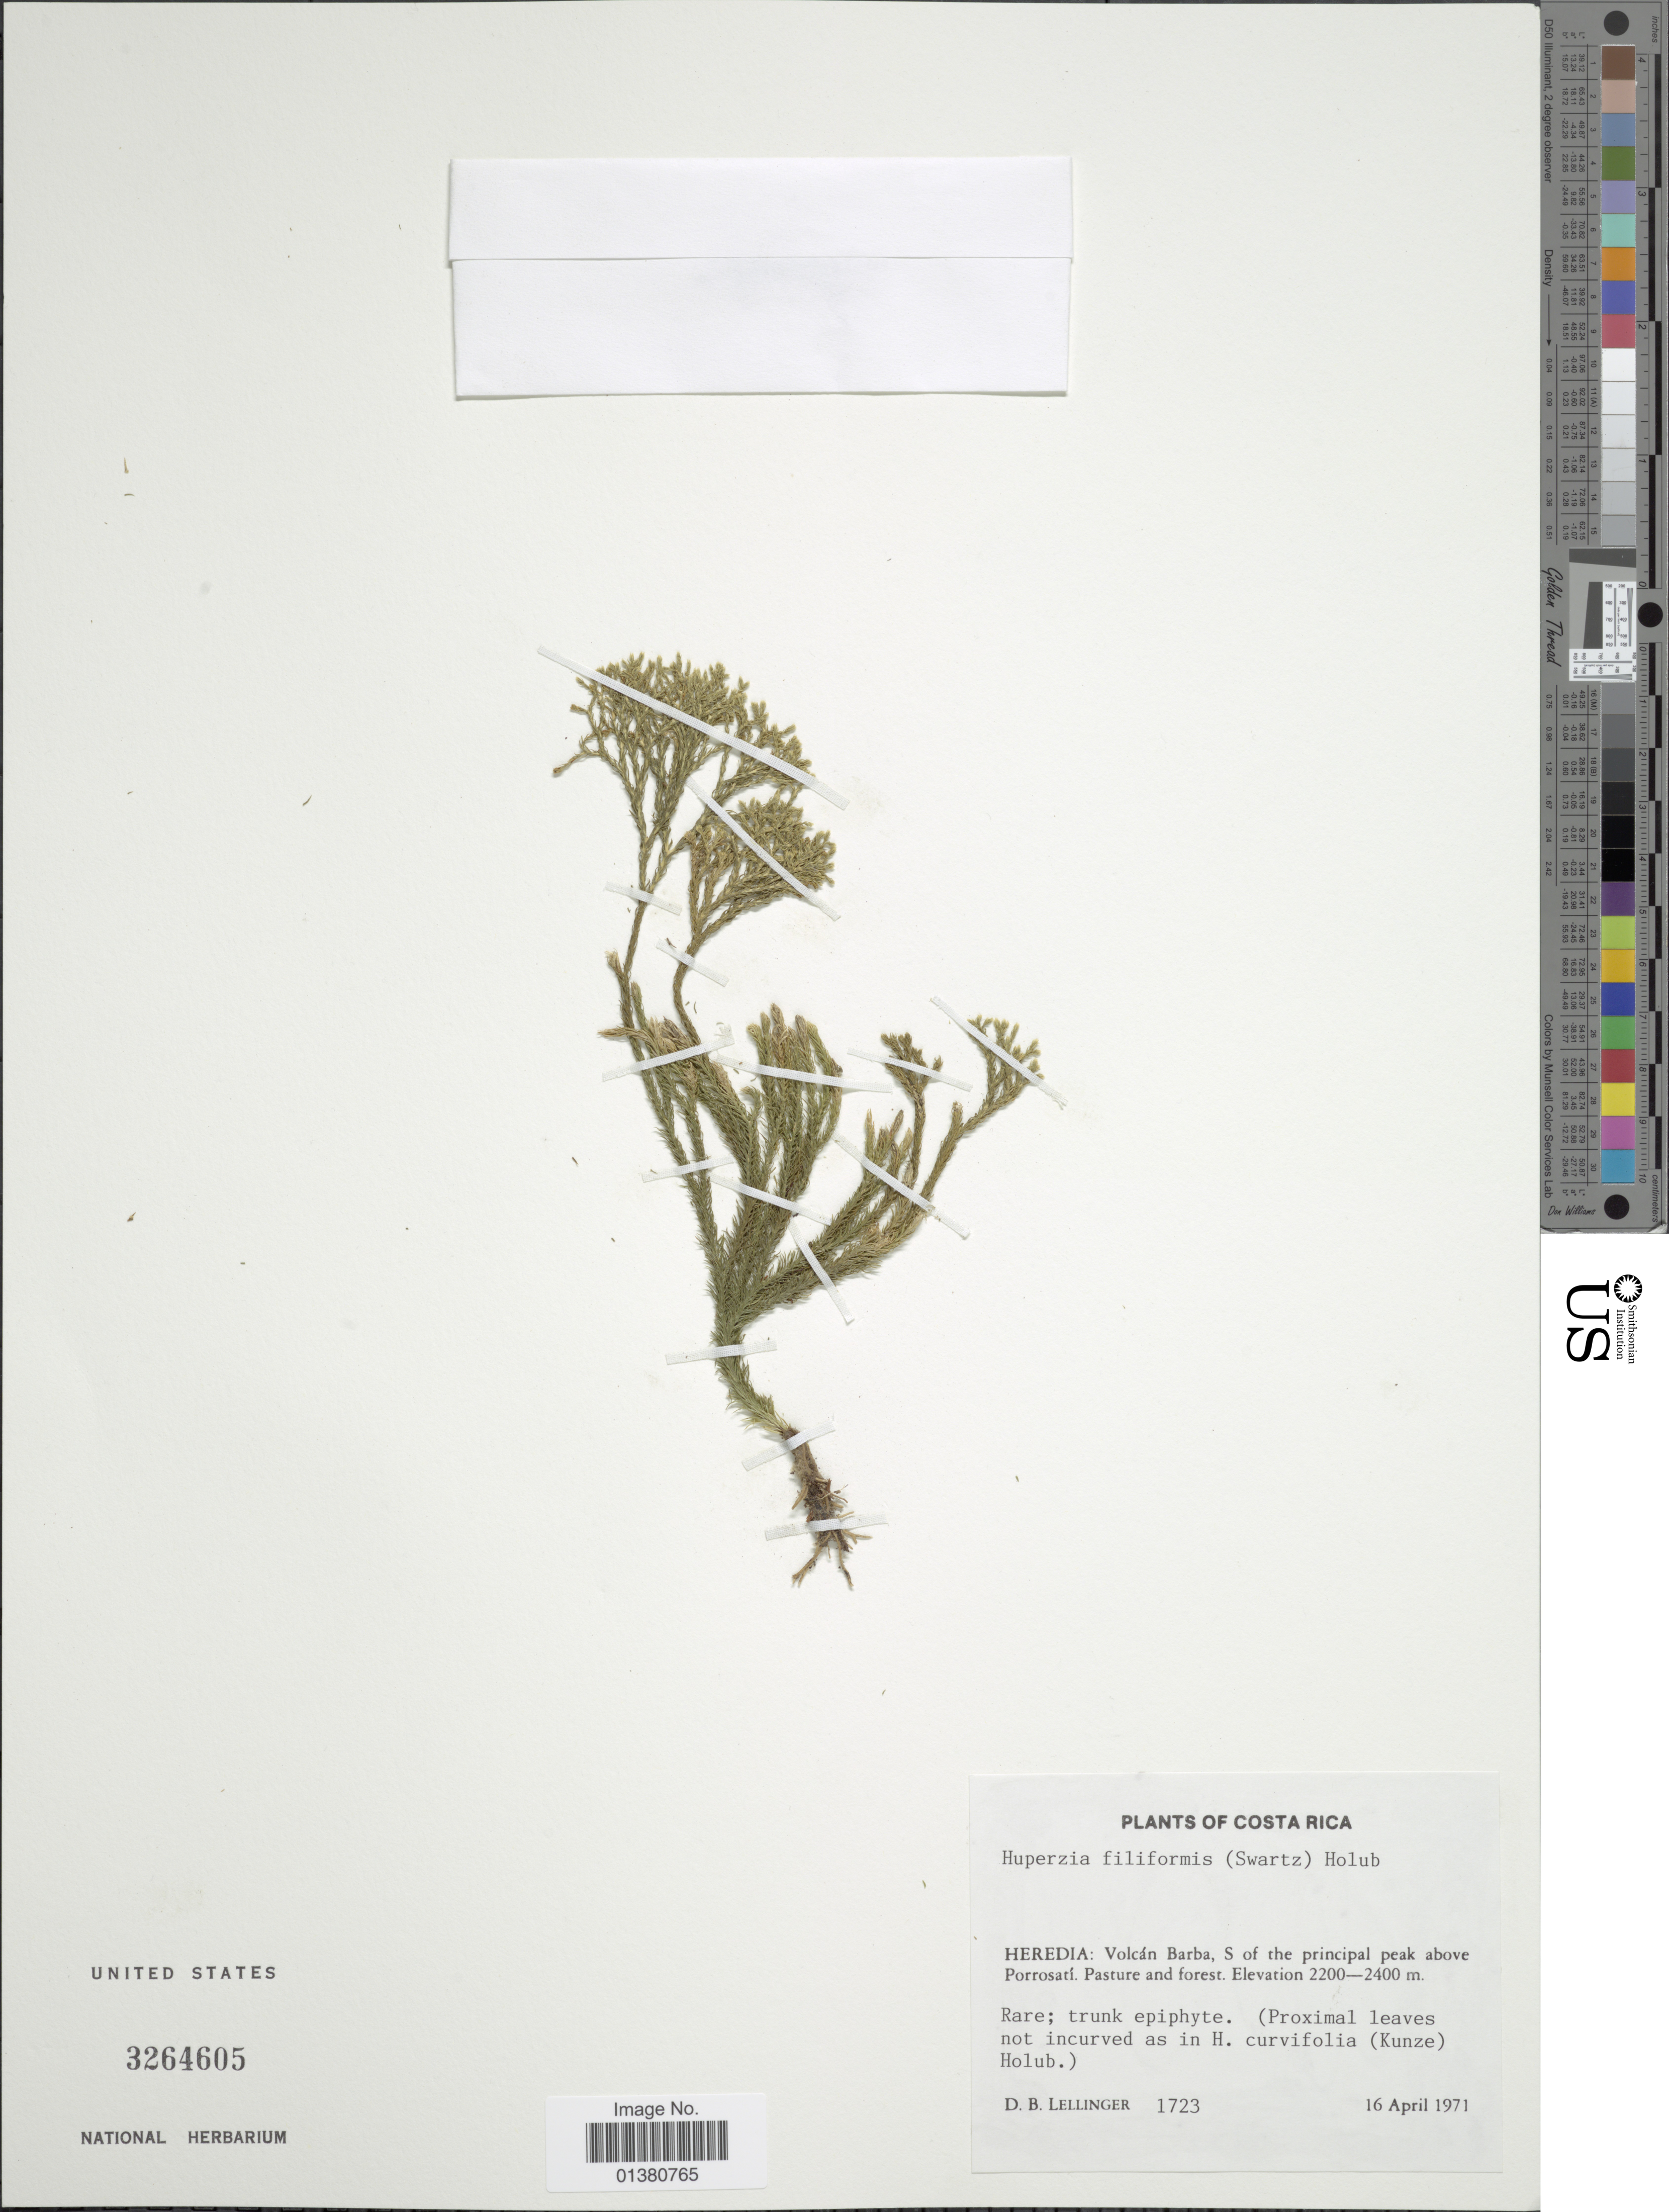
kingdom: Plantae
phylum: Tracheophyta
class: Lycopodiopsida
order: Lycopodiales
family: Lycopodiaceae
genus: Phlegmariurus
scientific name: Phlegmariurus filiformis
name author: (Sw.) W.H. Wagner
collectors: D. B. Lellinger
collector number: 1723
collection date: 1971-04-16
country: Costa Rica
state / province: Heredia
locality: Volcán barba,S of principal peakl above Porrosatí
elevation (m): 2200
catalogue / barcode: US 3264605